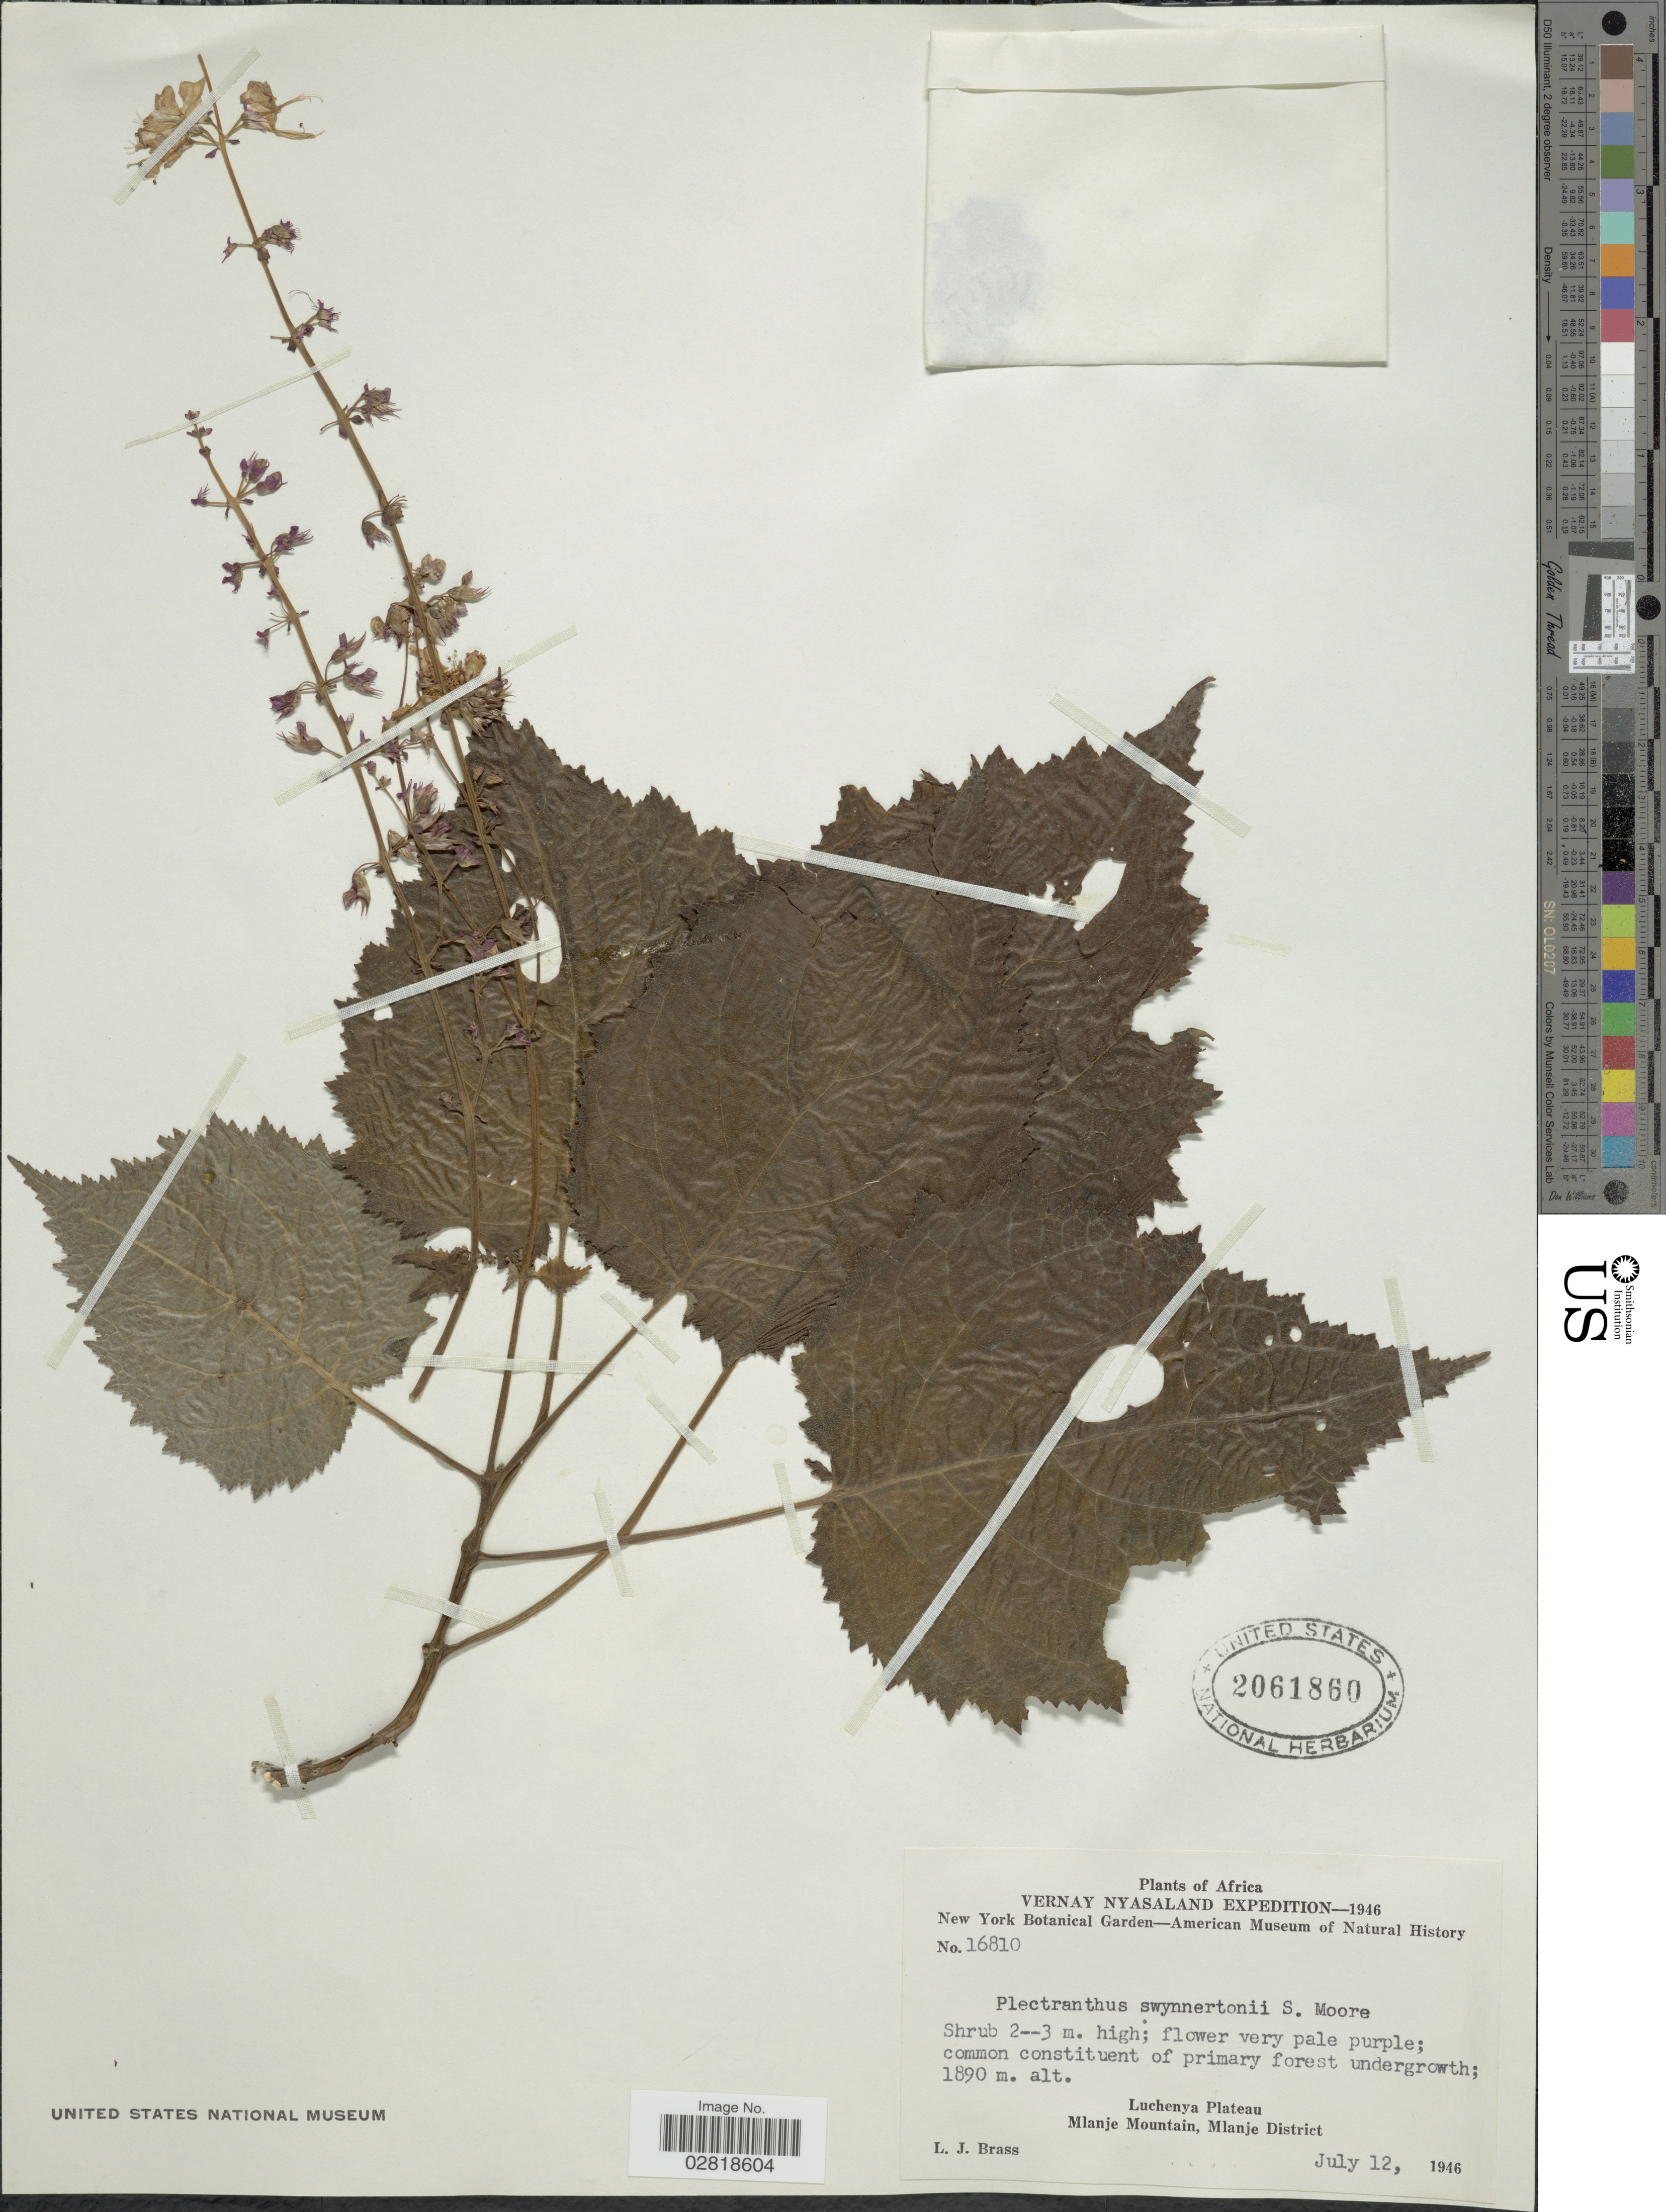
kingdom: Plantae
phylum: Tracheophyta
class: Magnoliopsida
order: Lamiales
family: Lamiaceae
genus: Plectranthus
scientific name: Plectranthus swynnertonii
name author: S. Moore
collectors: L. J. Brass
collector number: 16810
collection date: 1946-07-12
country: Malawi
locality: Vernay Nyasaland. Luchenya Plateau. Mlanje Mountain, Mlanje District.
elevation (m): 1890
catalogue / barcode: US 2061860